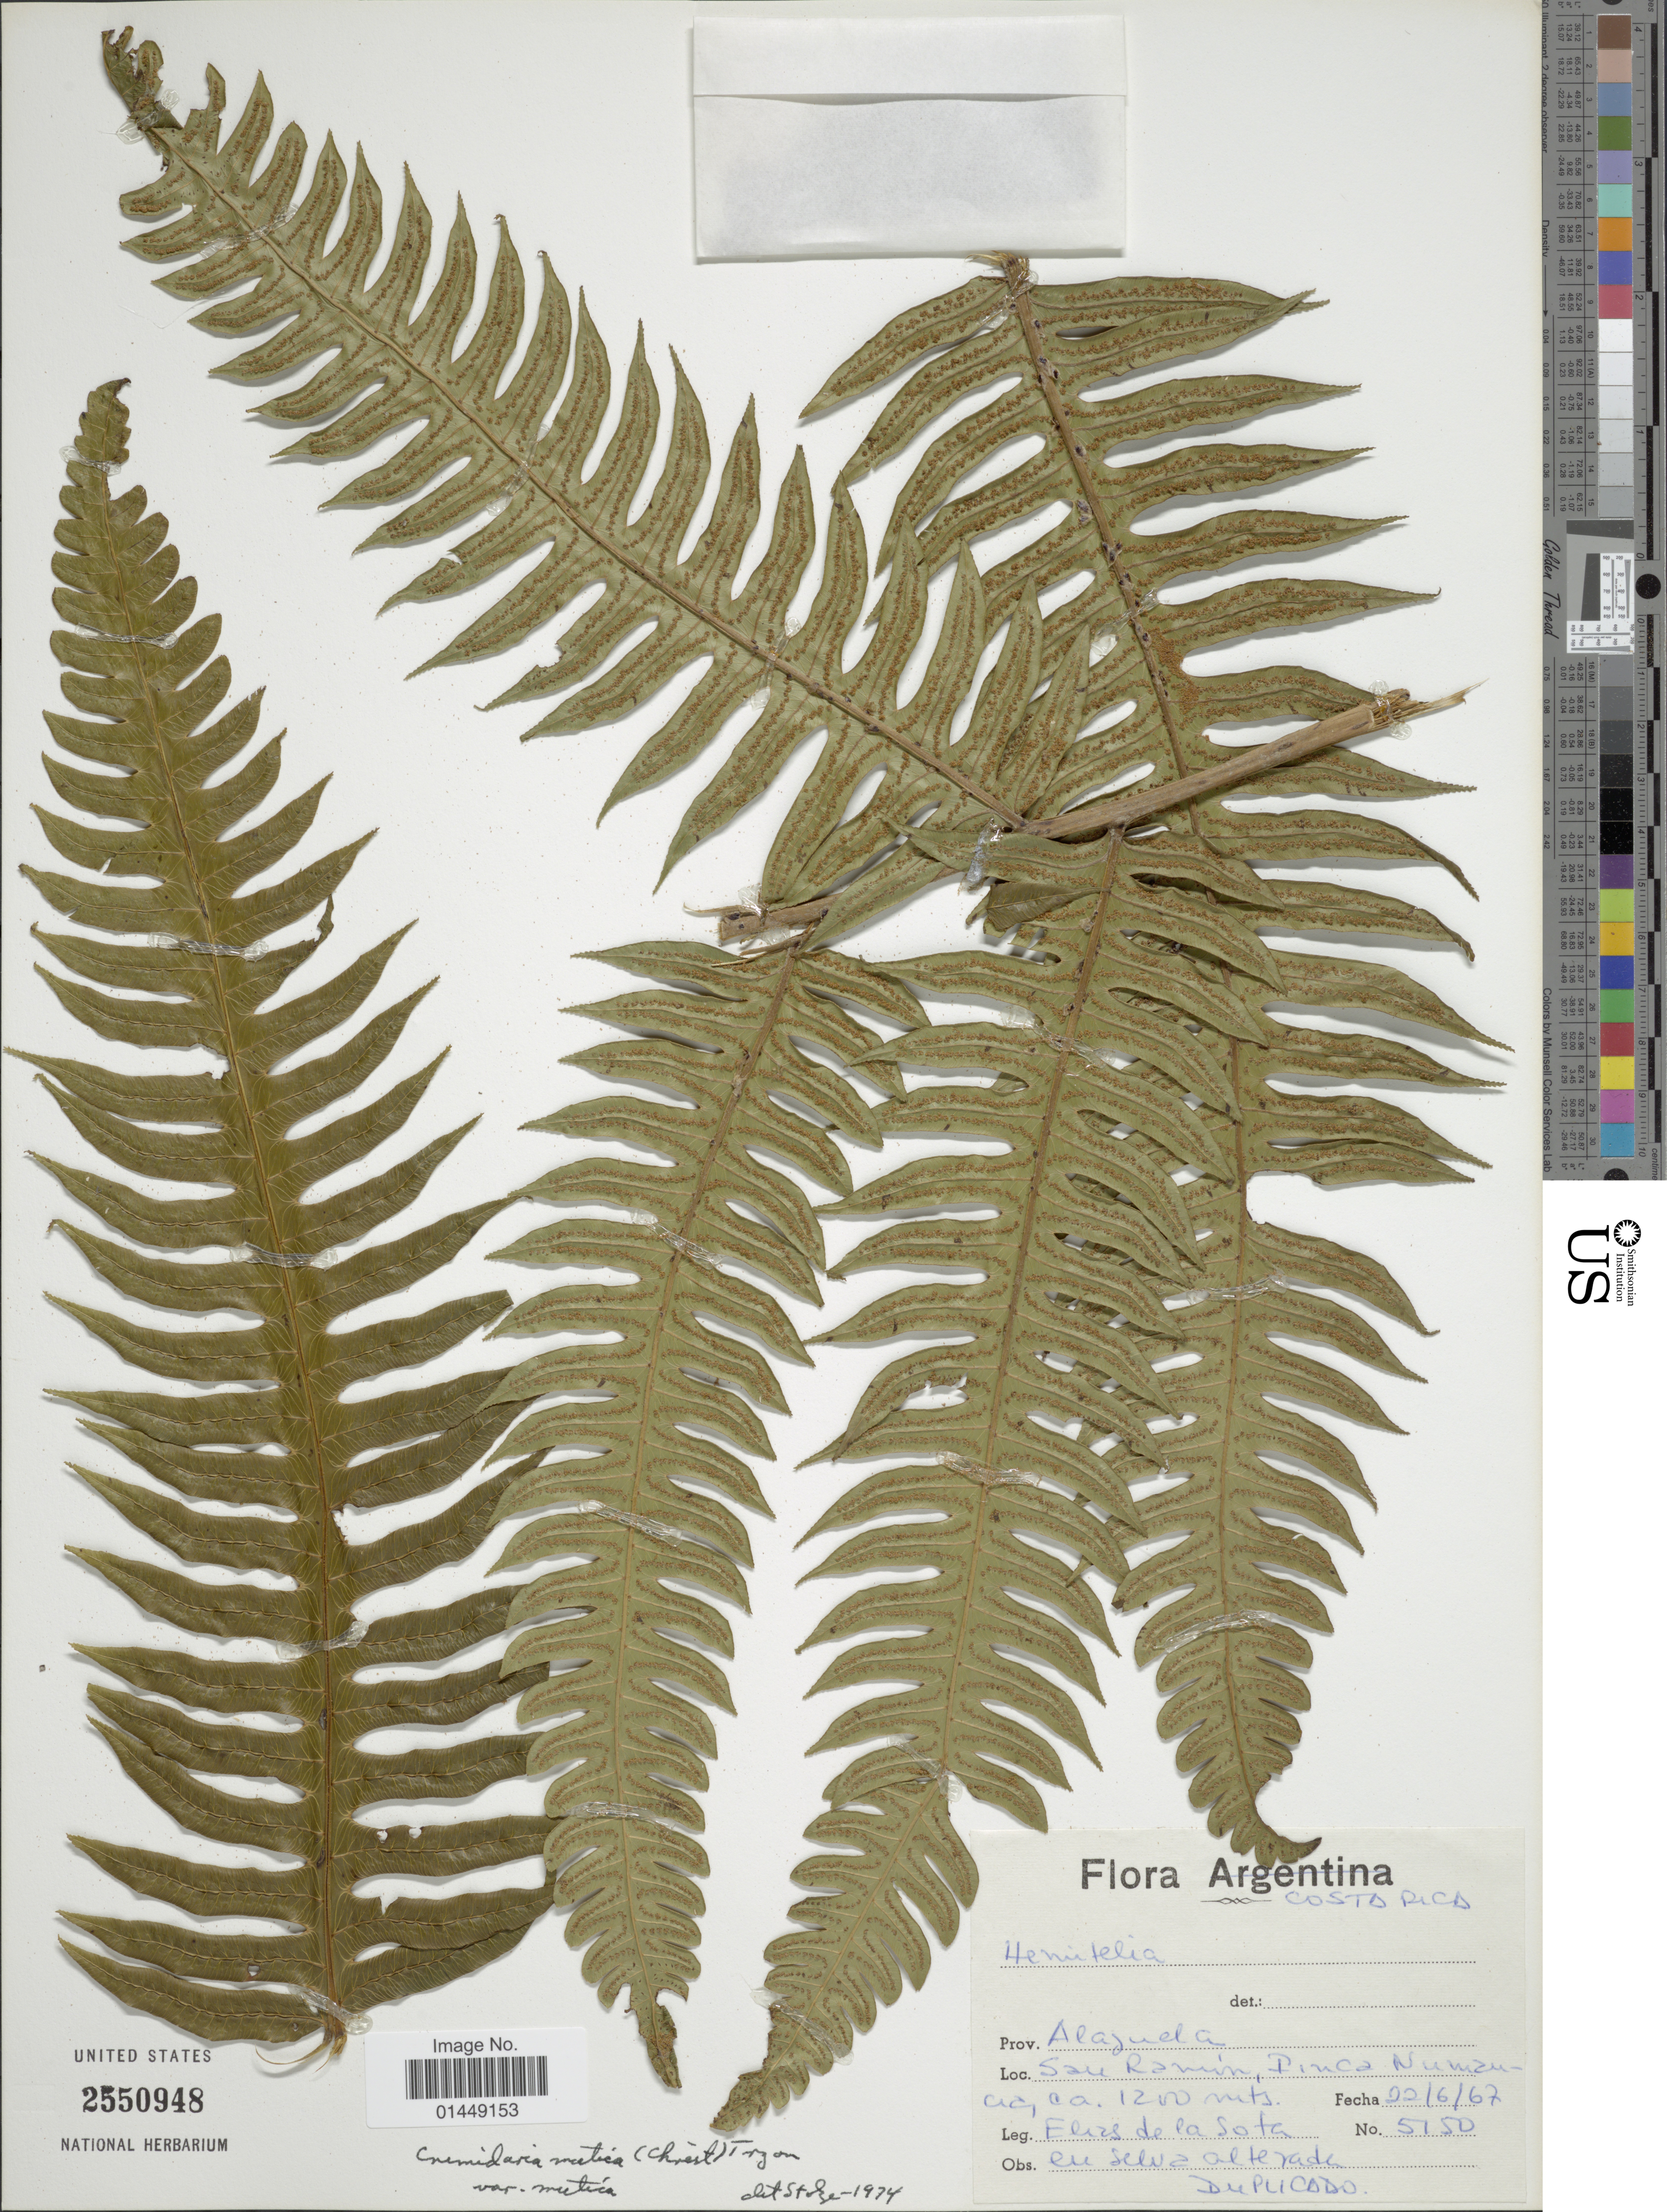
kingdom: Plantae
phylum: Tracheophyta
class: Polypodiopsida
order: Cyatheales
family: Cyatheaceae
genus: Cyathea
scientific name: Cyathea mutica var. mutica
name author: (Christ) Domin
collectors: E. R. de la Sota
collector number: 5150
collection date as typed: Transcribed d/m/y: 22/6/67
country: Costa Rica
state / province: Alajuela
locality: San Ramón, Finca Numancia, prov. Alajuela.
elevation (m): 1200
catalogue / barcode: US 2550948